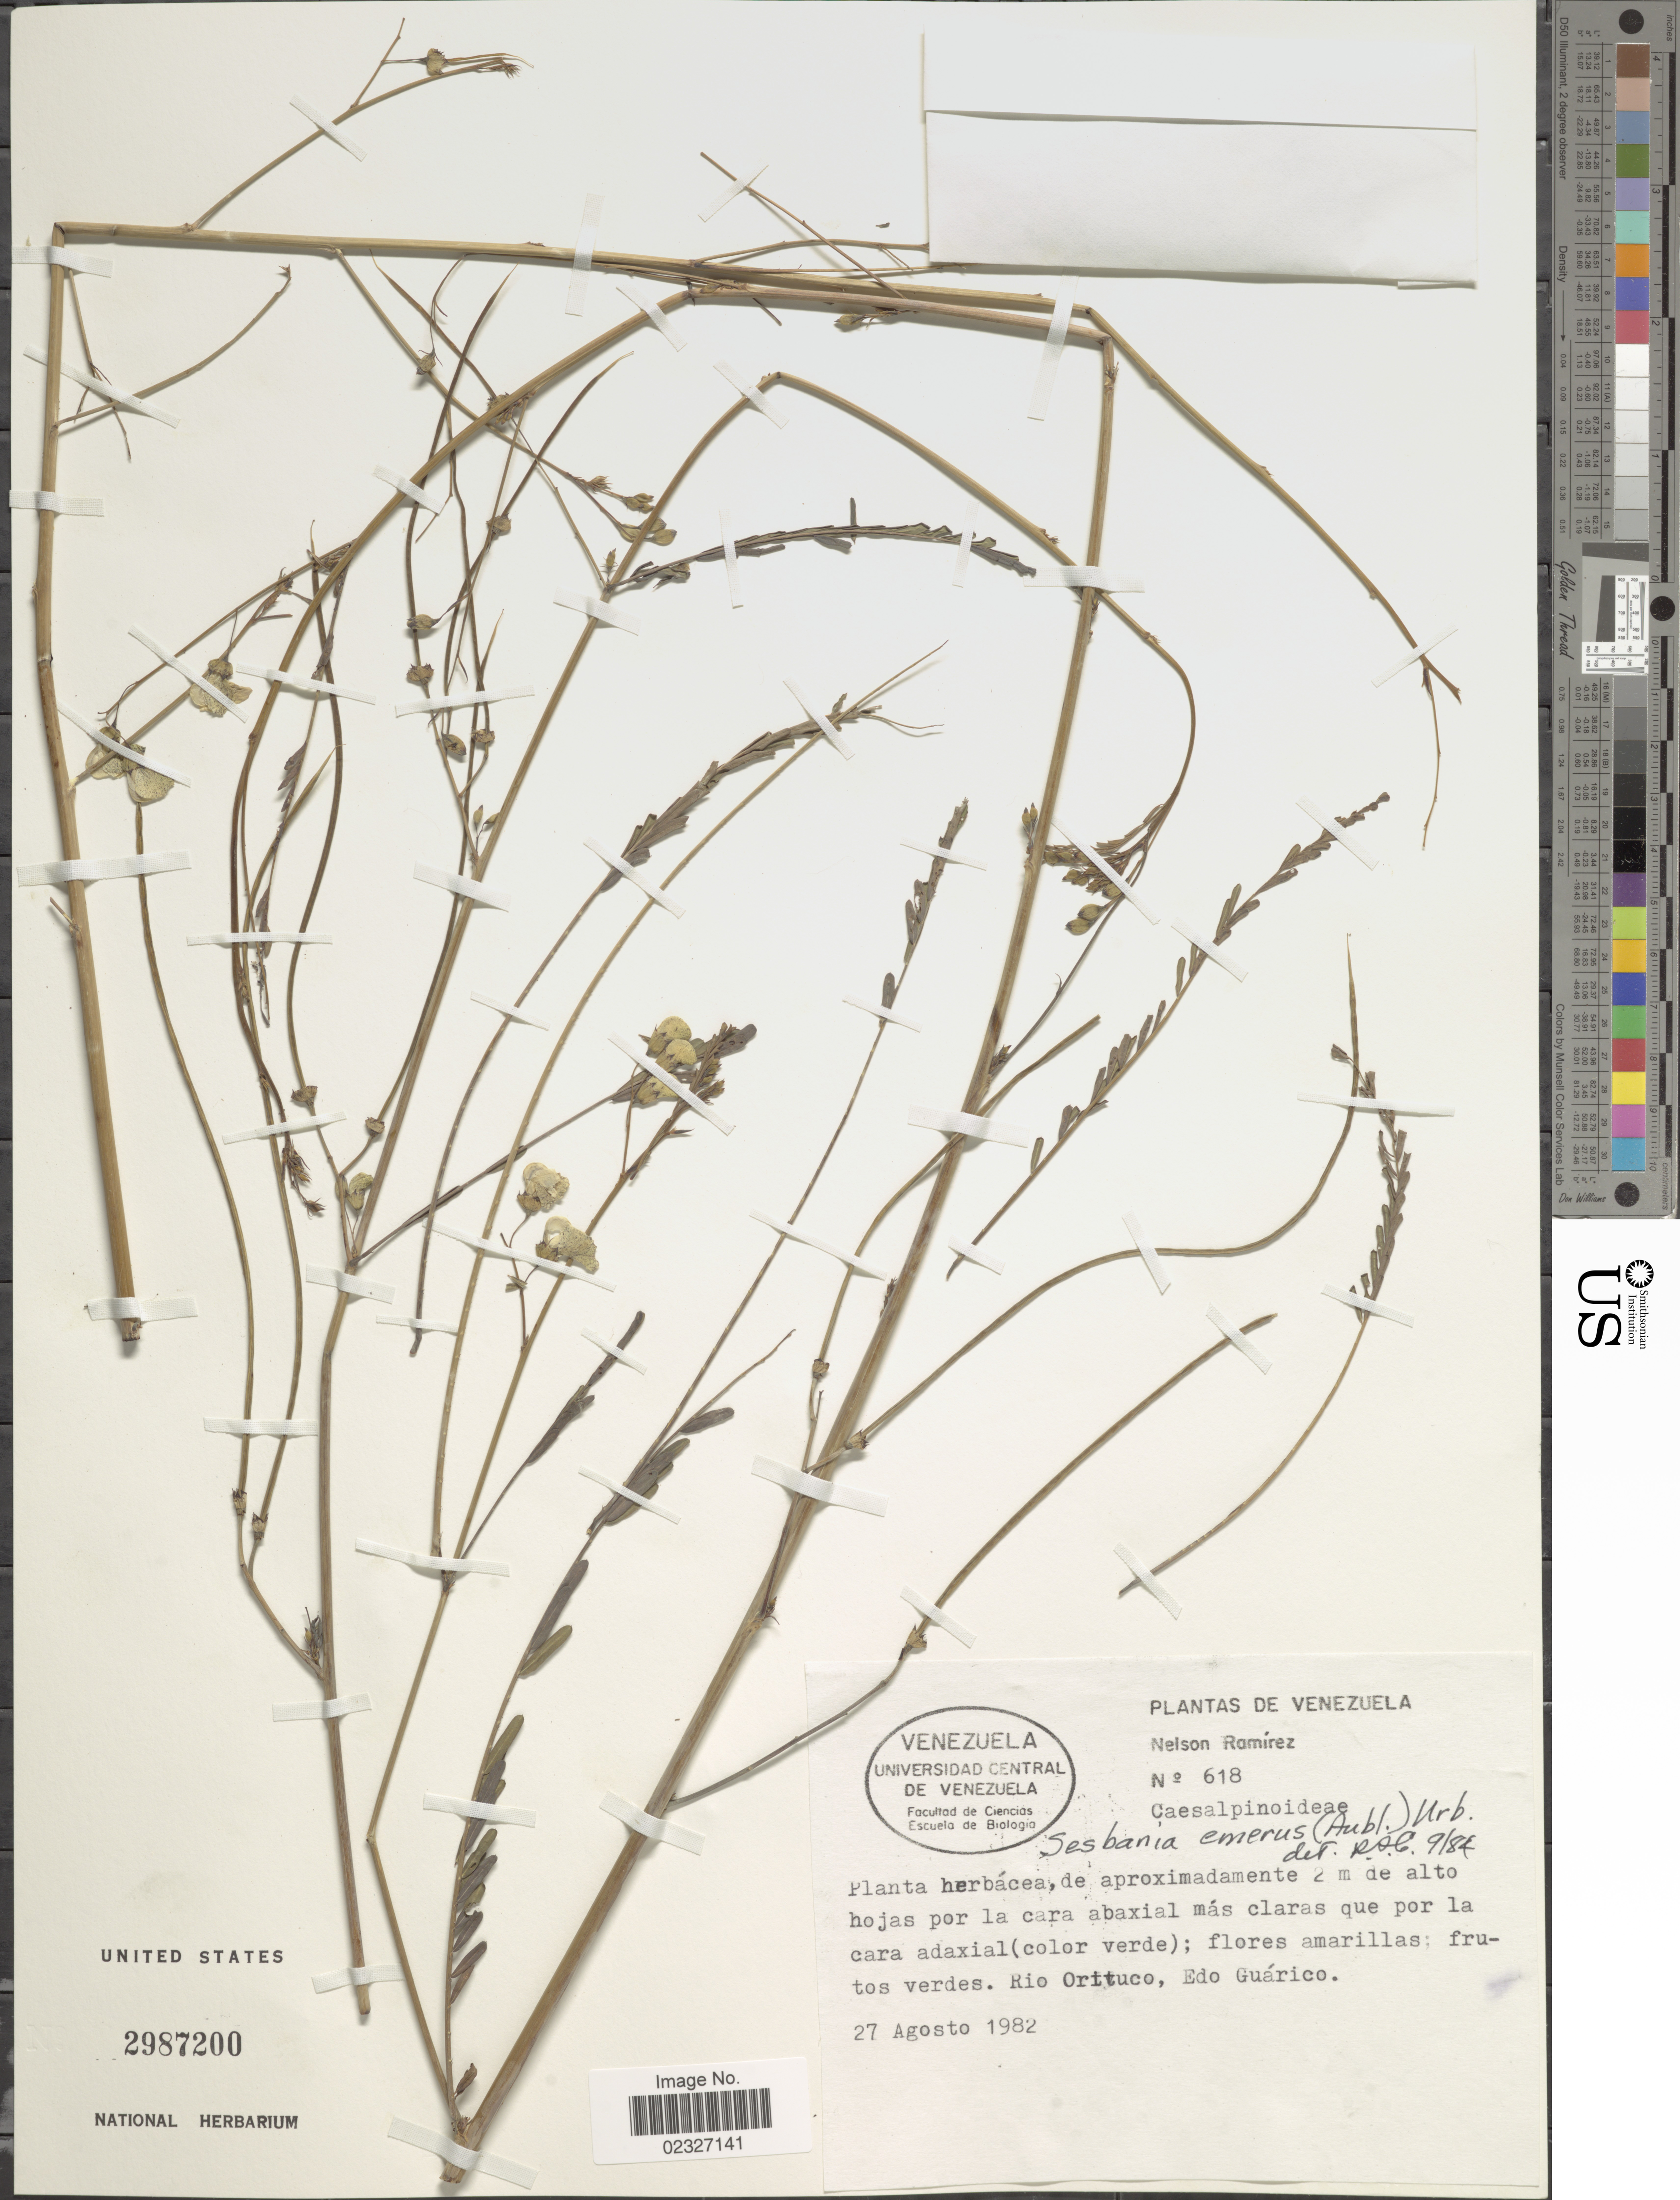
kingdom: Plantae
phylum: Tracheophyta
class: Magnoliopsida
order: Fabales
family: Fabaceae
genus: Sesbania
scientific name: Sesbania emerus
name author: (Aubl.) Urb.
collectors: N. Ramírez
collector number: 618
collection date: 1982-08-27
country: Venezuela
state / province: Guárico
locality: Rio Orituco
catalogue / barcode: US 2987200